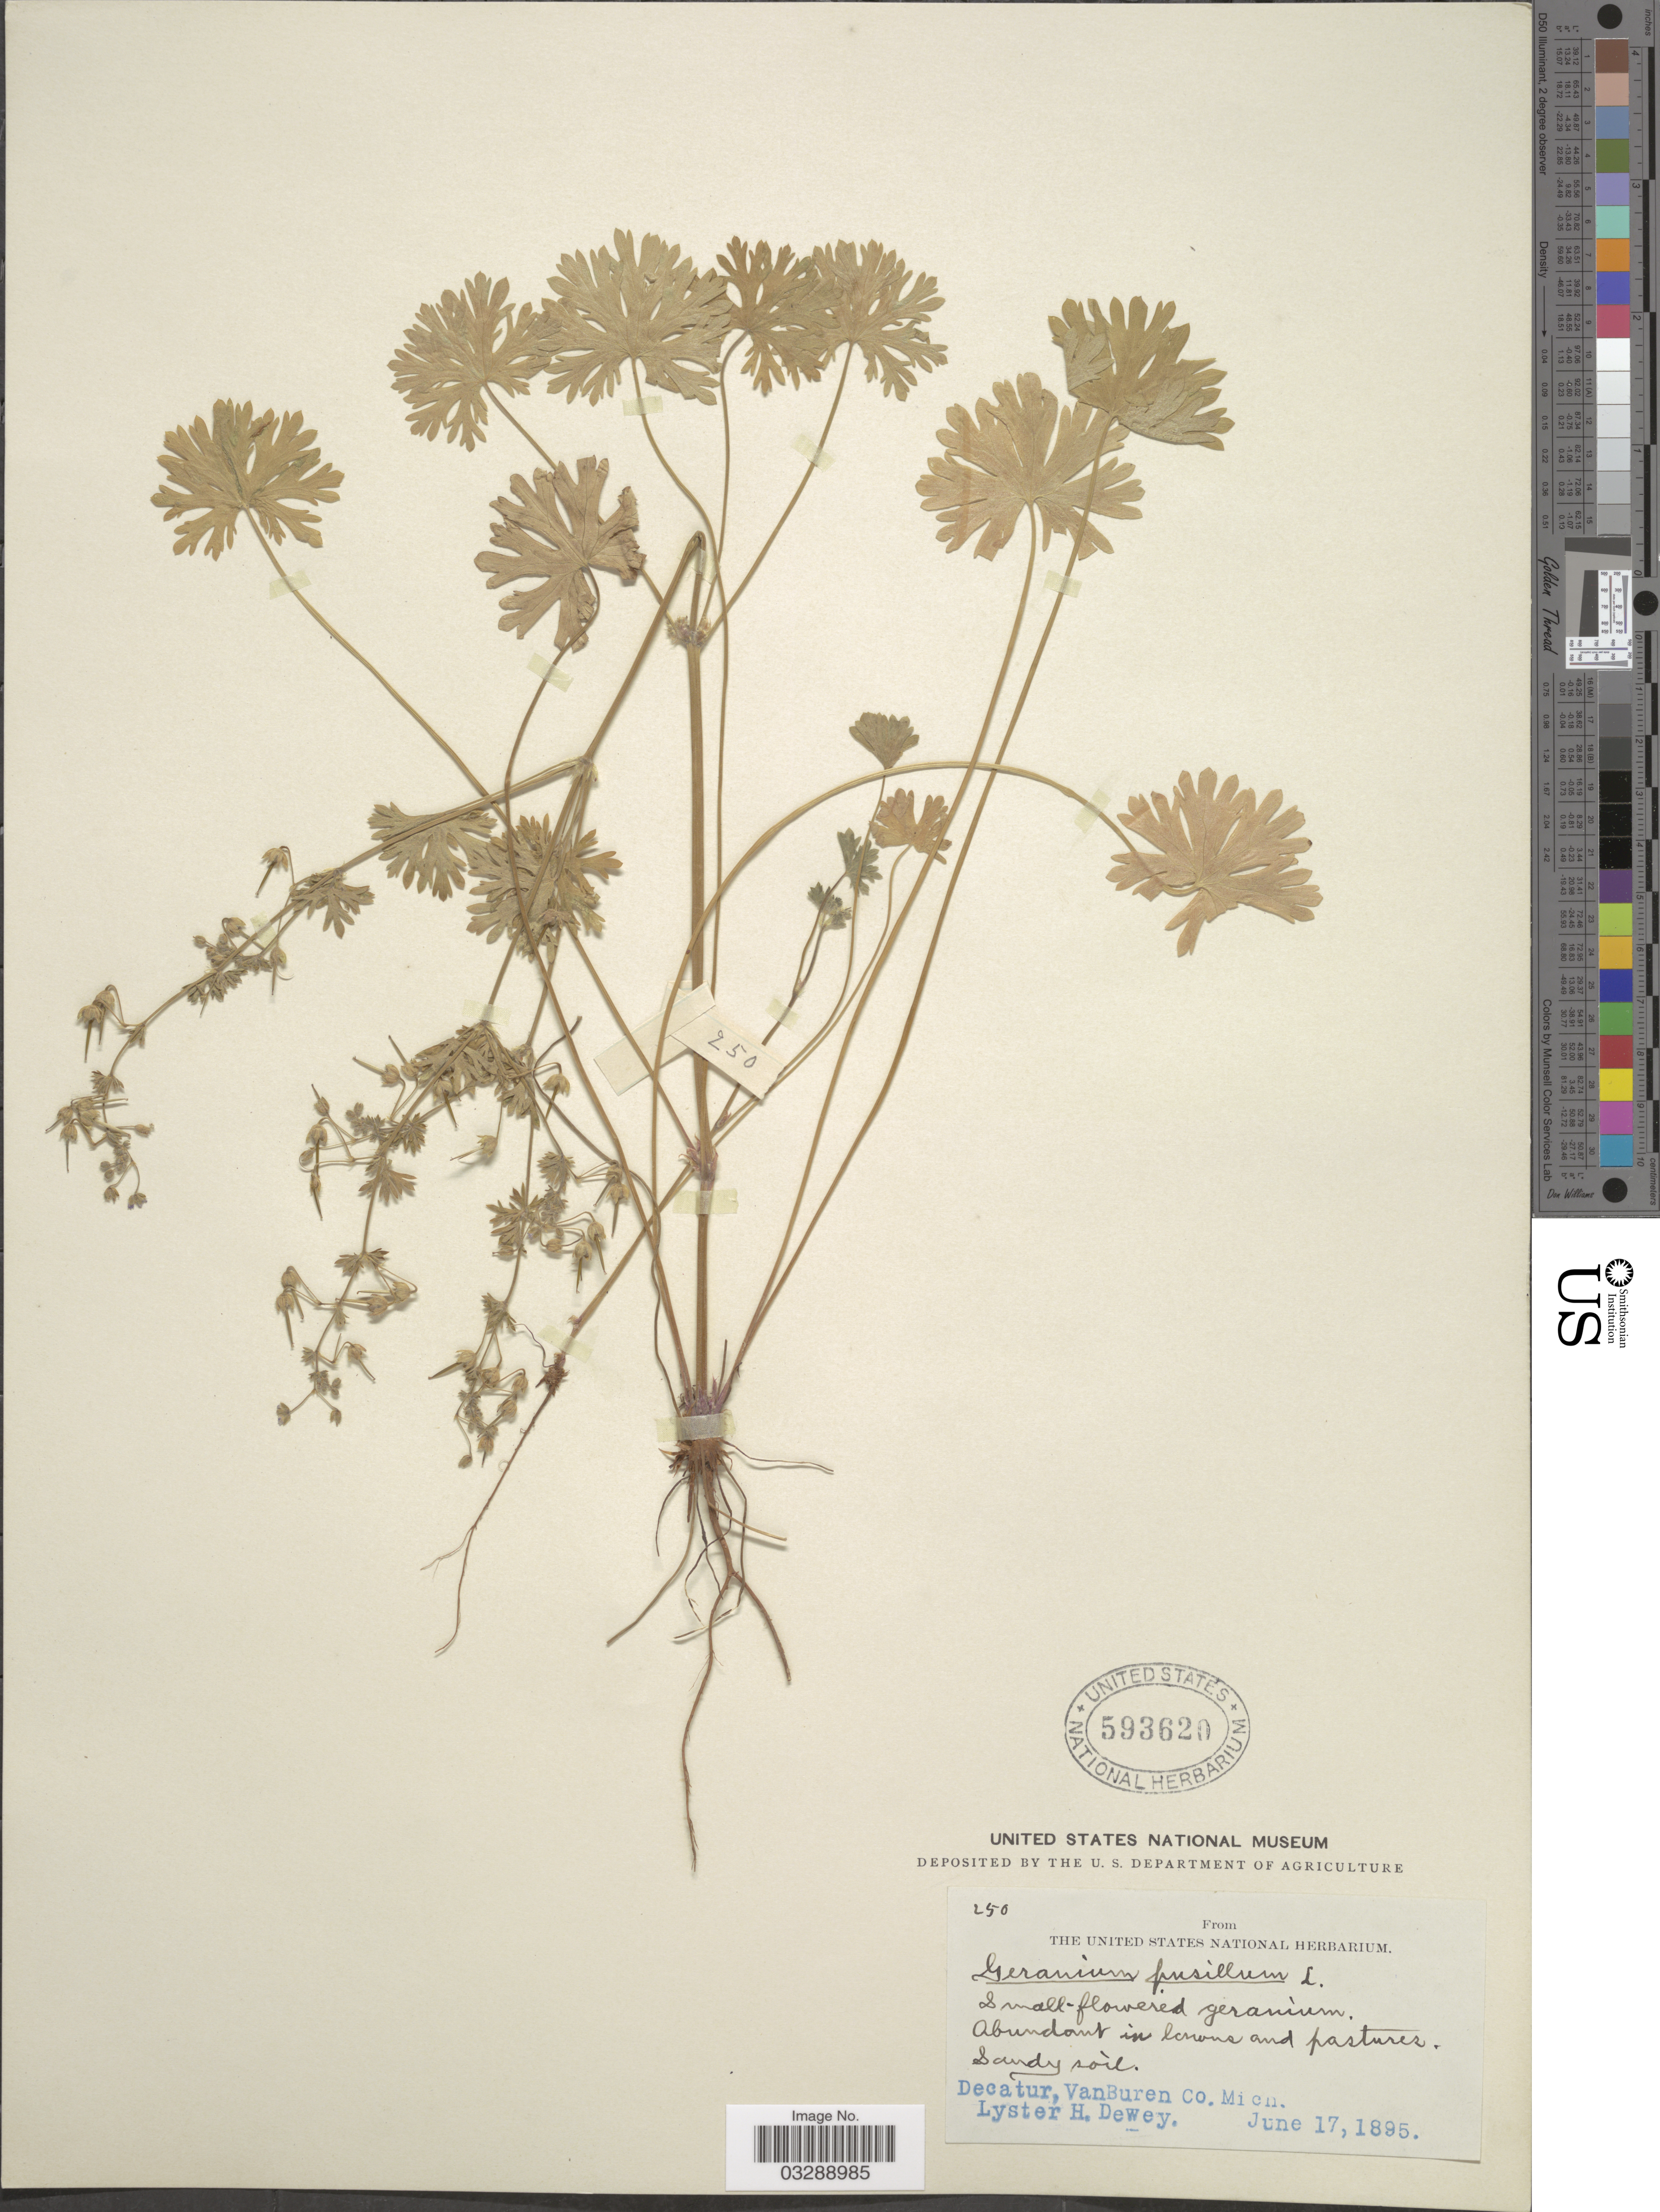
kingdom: Plantae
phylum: Tracheophyta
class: Magnoliopsida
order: Geraniales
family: Geraniaceae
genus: Geranium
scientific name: Geranium pusillum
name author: L.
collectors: L. H. Dewey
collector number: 250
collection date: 1895-06-17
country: United States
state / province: Michigan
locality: Decatur, VanBuren Co.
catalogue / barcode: US 593620